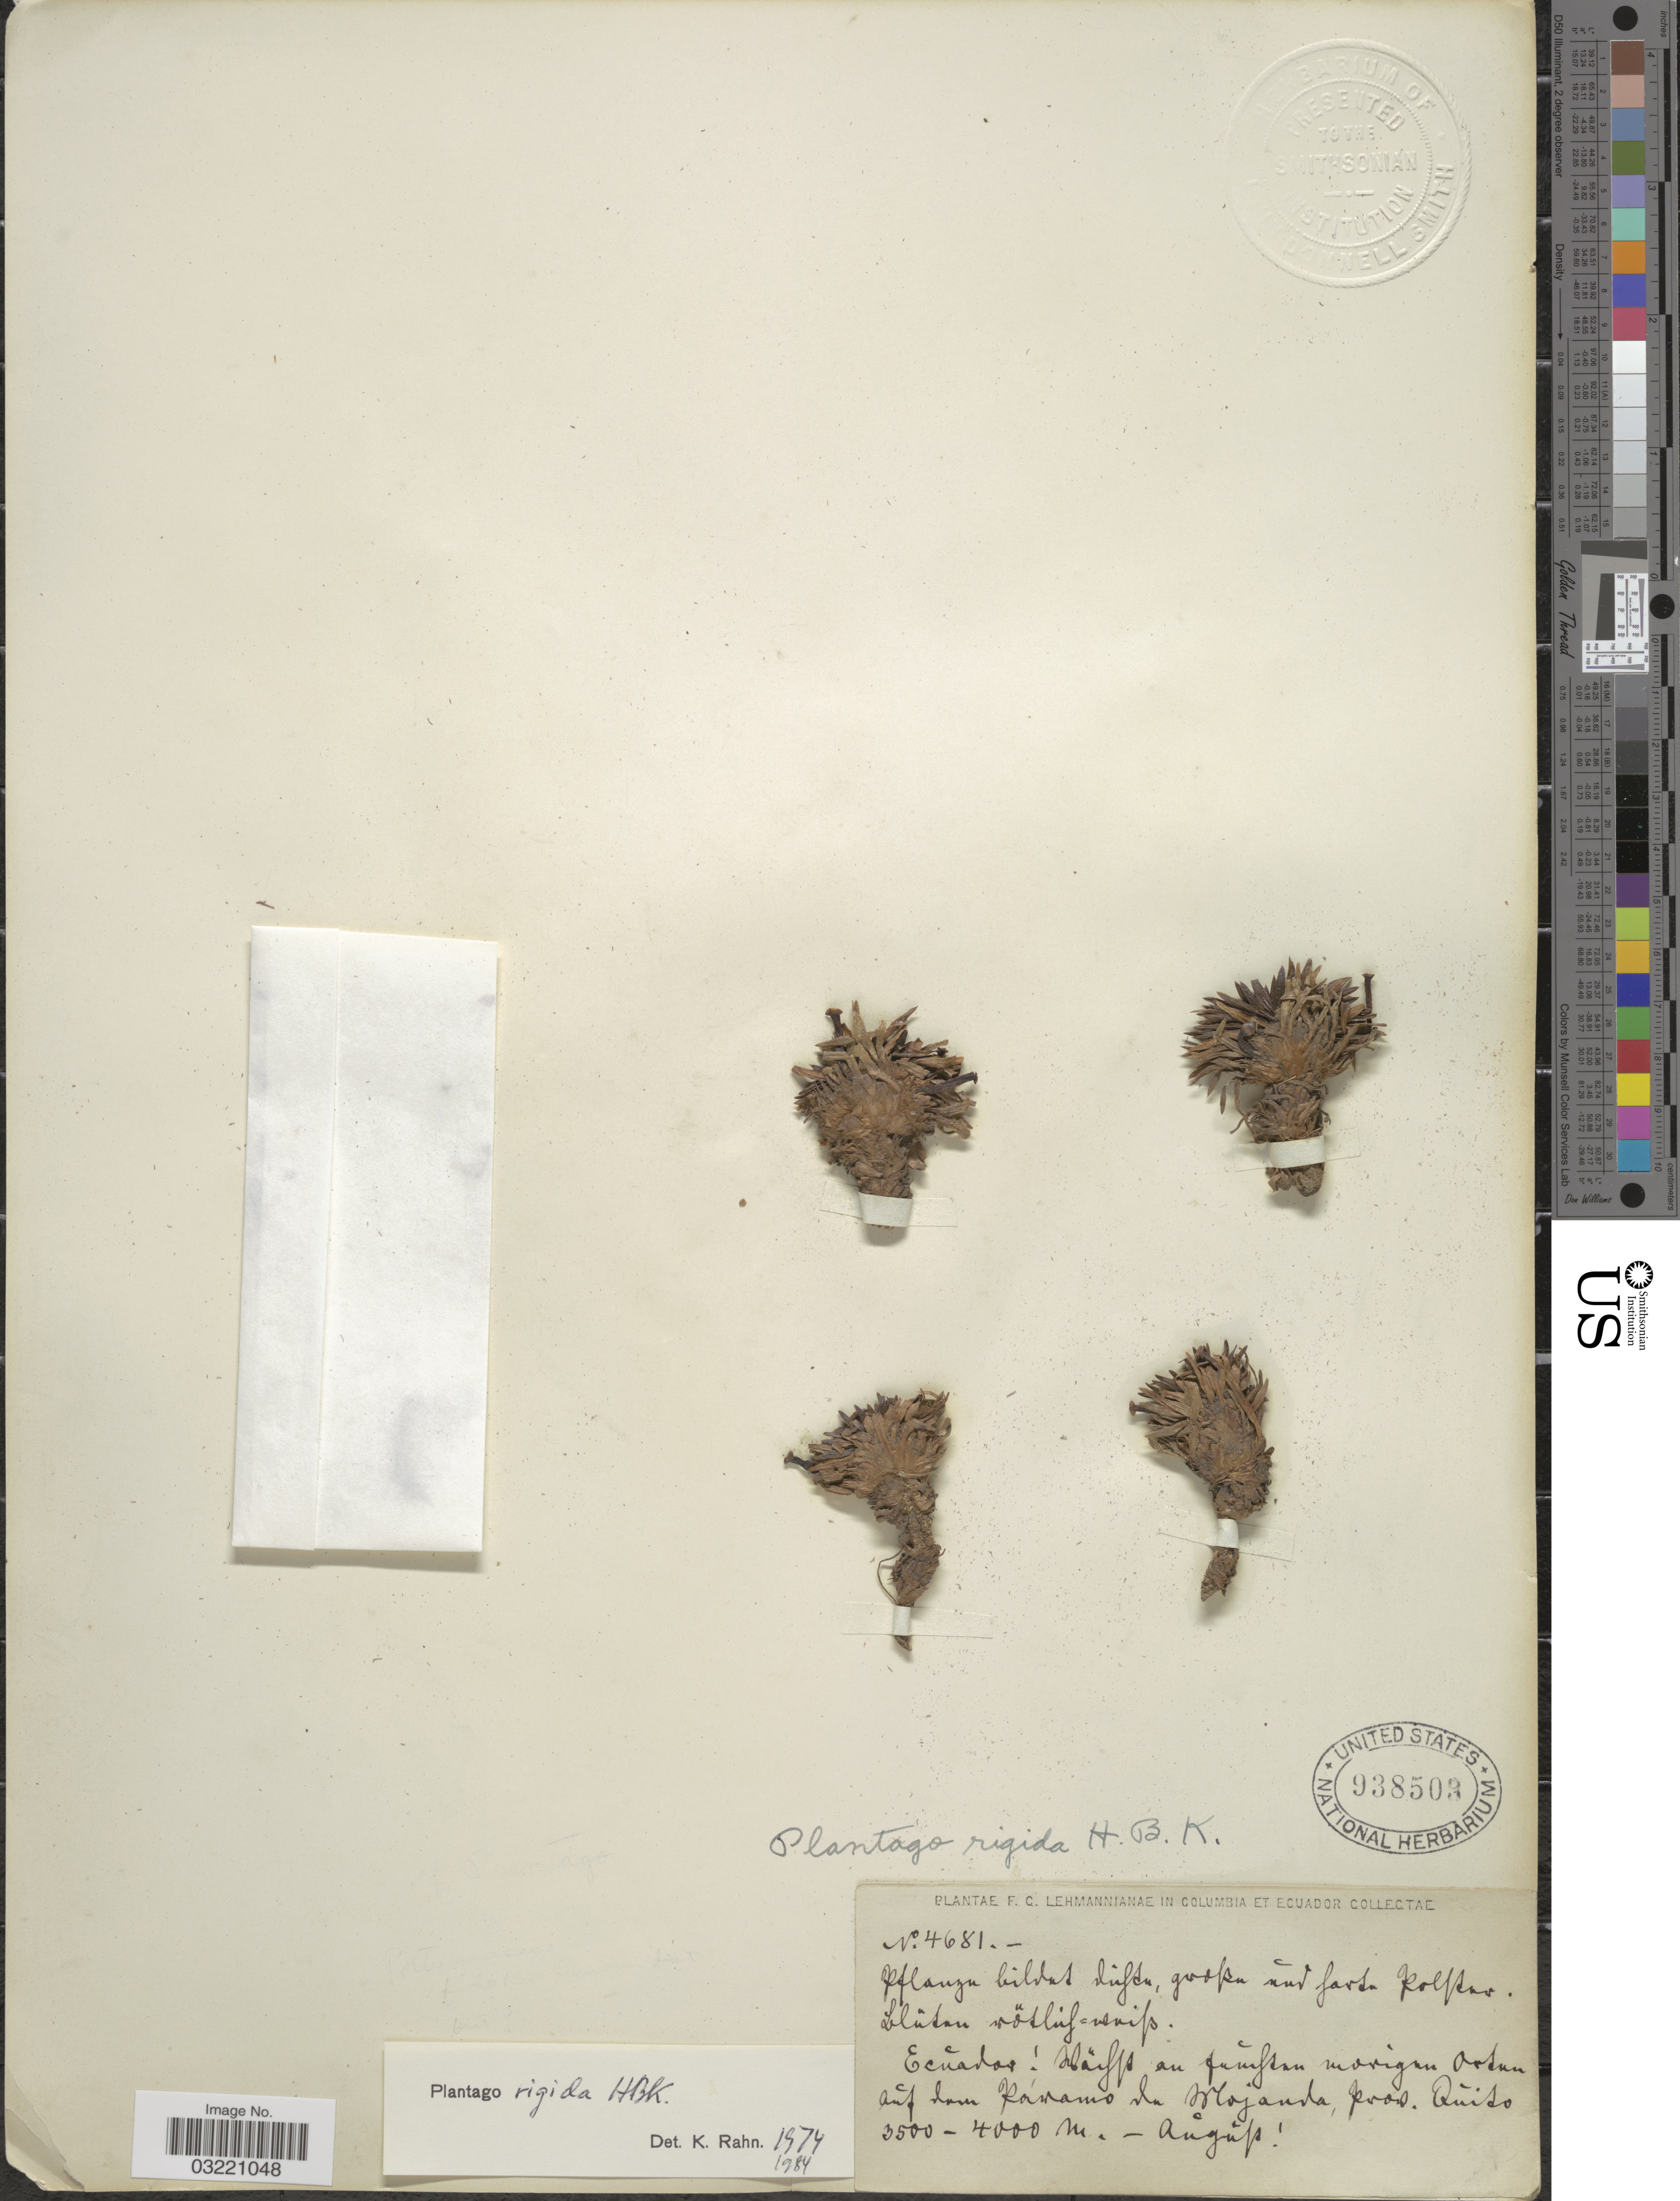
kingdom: Plantae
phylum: Tracheophyta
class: Magnoliopsida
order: Lamiales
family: Plantaginaceae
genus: Plantago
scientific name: Plantago rigida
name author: Kunth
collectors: F. C. Lehmann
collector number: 4681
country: Ecuador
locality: Aŭf dam Páramo da Mojanda. Prov. Quito.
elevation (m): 3500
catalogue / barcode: US 938503